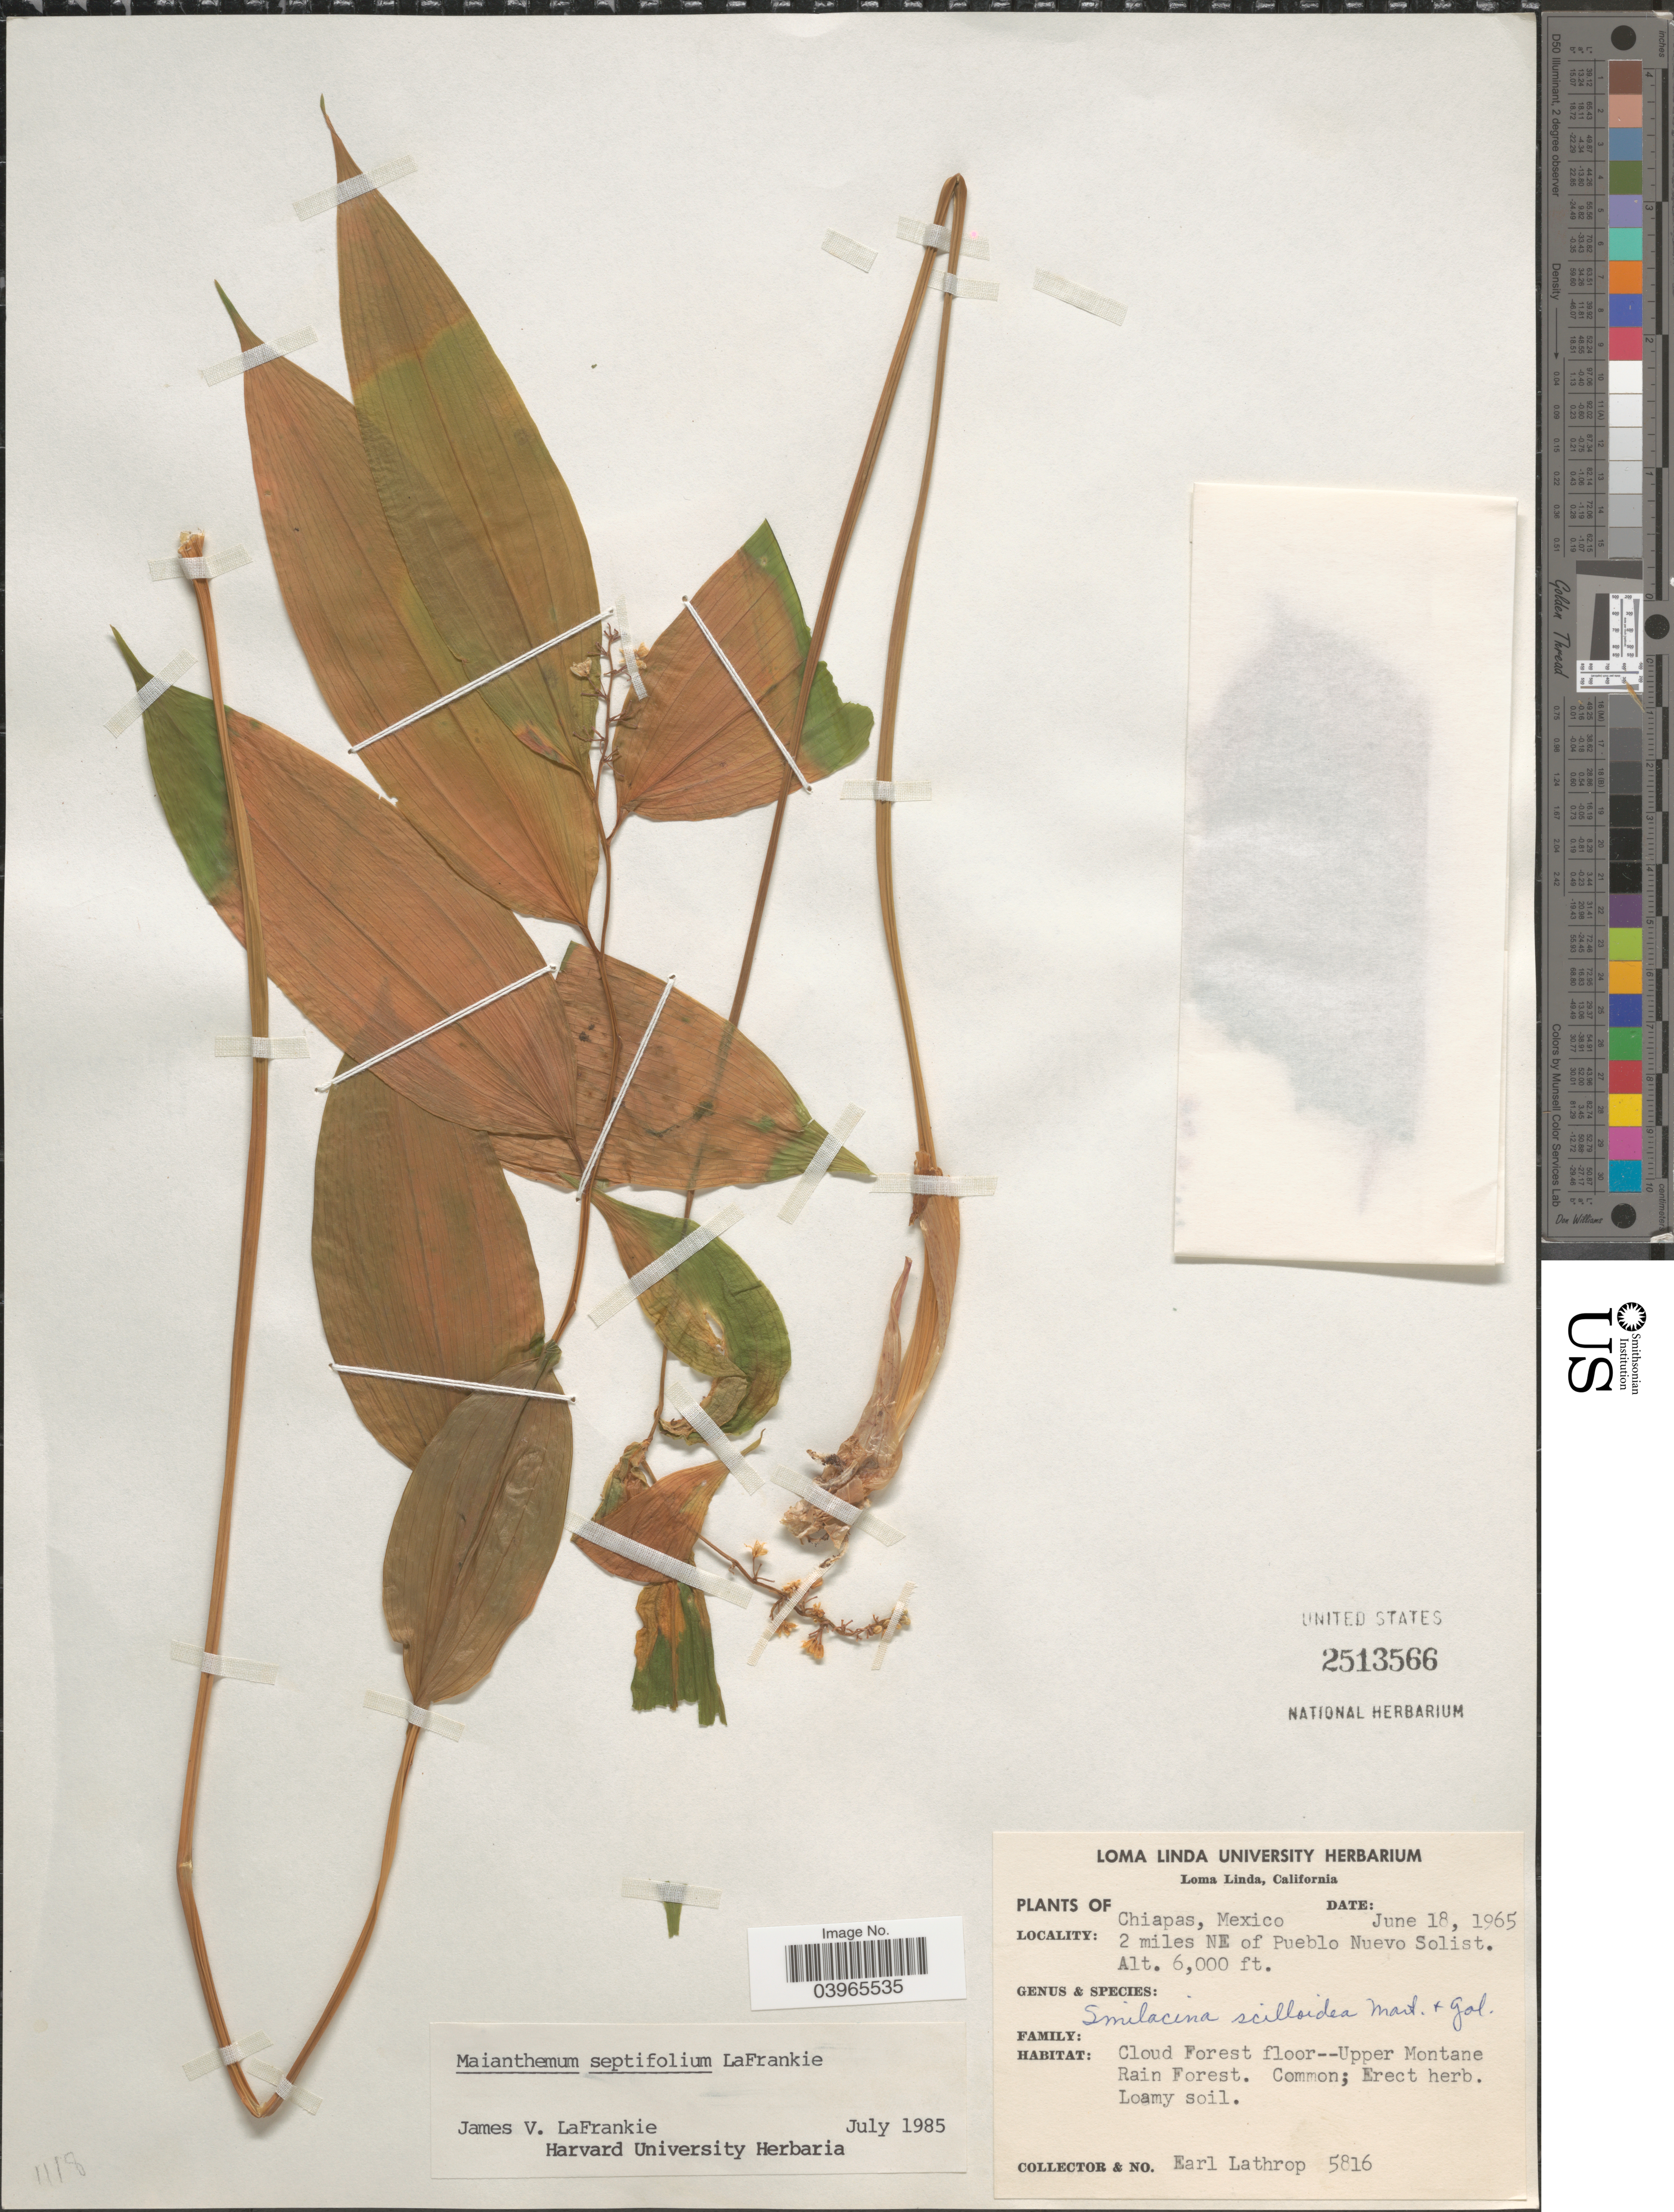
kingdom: Plantae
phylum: Tracheophyta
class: Liliopsida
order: Asparagales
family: Asparagaceae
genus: Maianthemum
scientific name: Maianthemum septifolium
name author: LaFrankie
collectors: E. W. Lathrop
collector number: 5816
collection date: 1965-06-18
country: Mexico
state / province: Chiapas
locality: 2 miles NE of Pueblo Nuevo Solist. Upper Montane Rain Forest.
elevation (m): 1829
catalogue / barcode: US 2513566